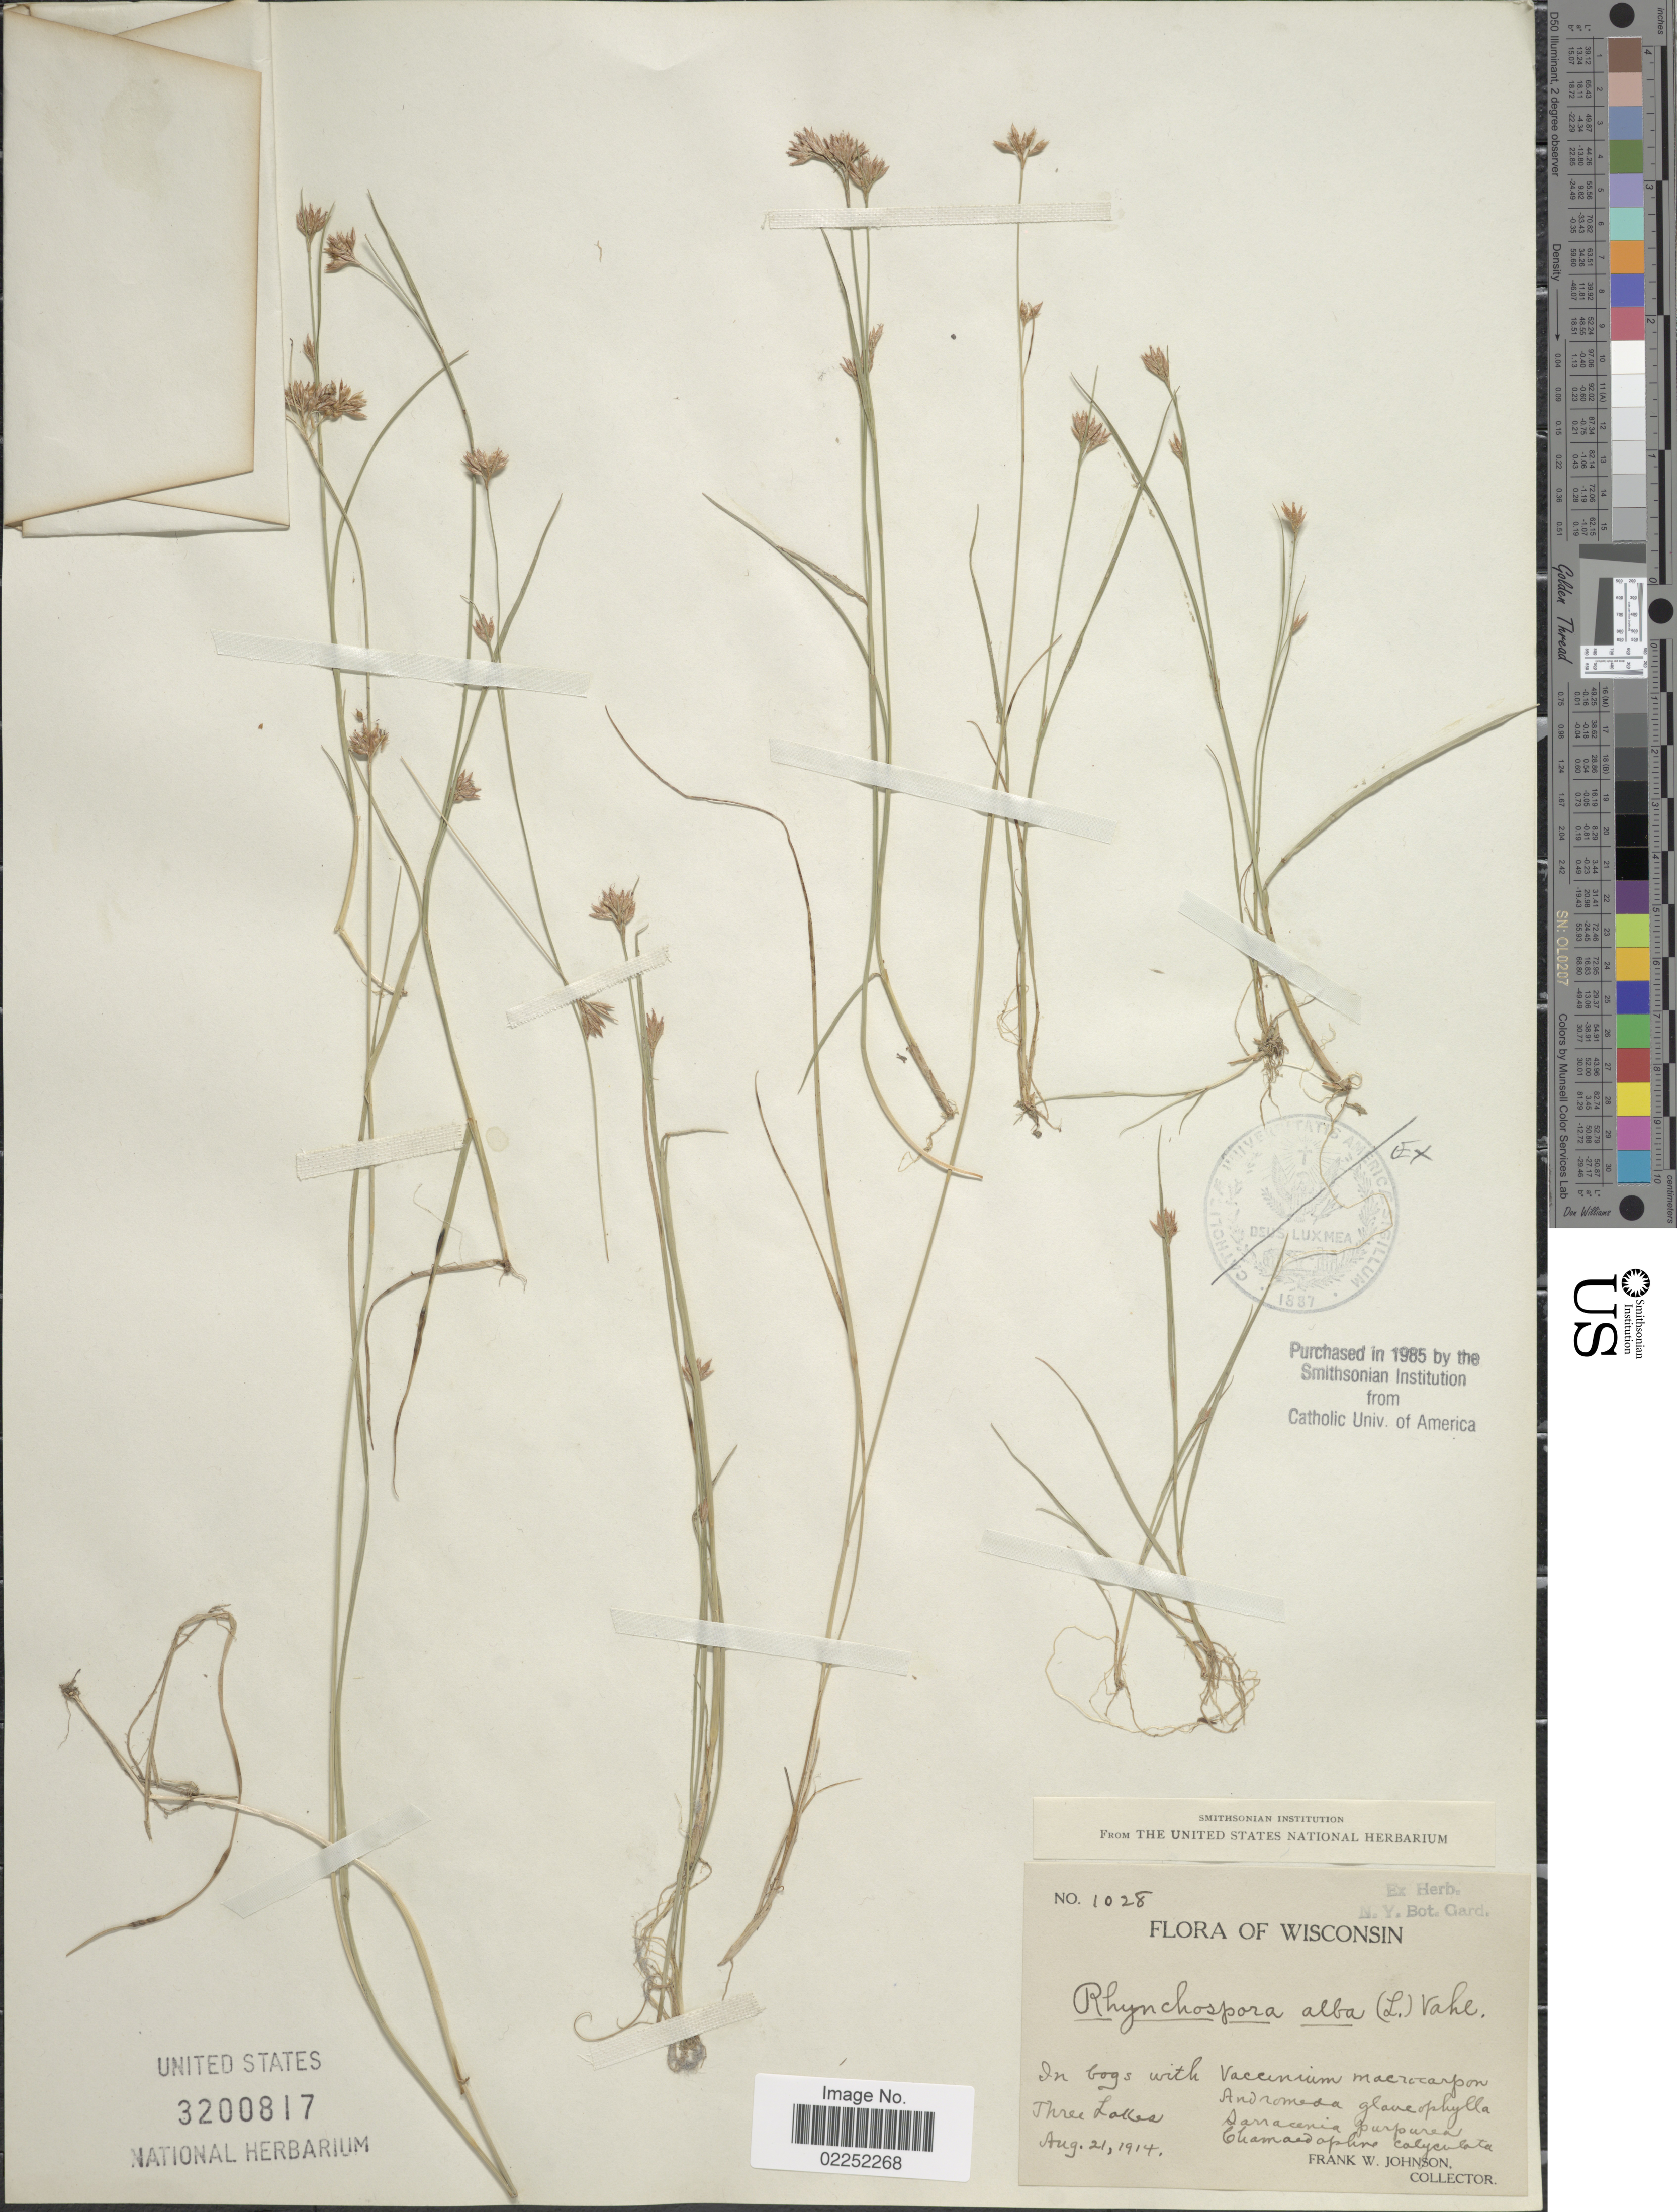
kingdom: Plantae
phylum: Tracheophyta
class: Liliopsida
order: Poales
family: Cyperaceae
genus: Rhynchospora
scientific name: Rhynchospora alba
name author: (L.) Vahl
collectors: F. W. Johnson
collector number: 1028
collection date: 1914-08-21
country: United States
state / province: Wisconsin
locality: Three Lakes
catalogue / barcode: US 3200817